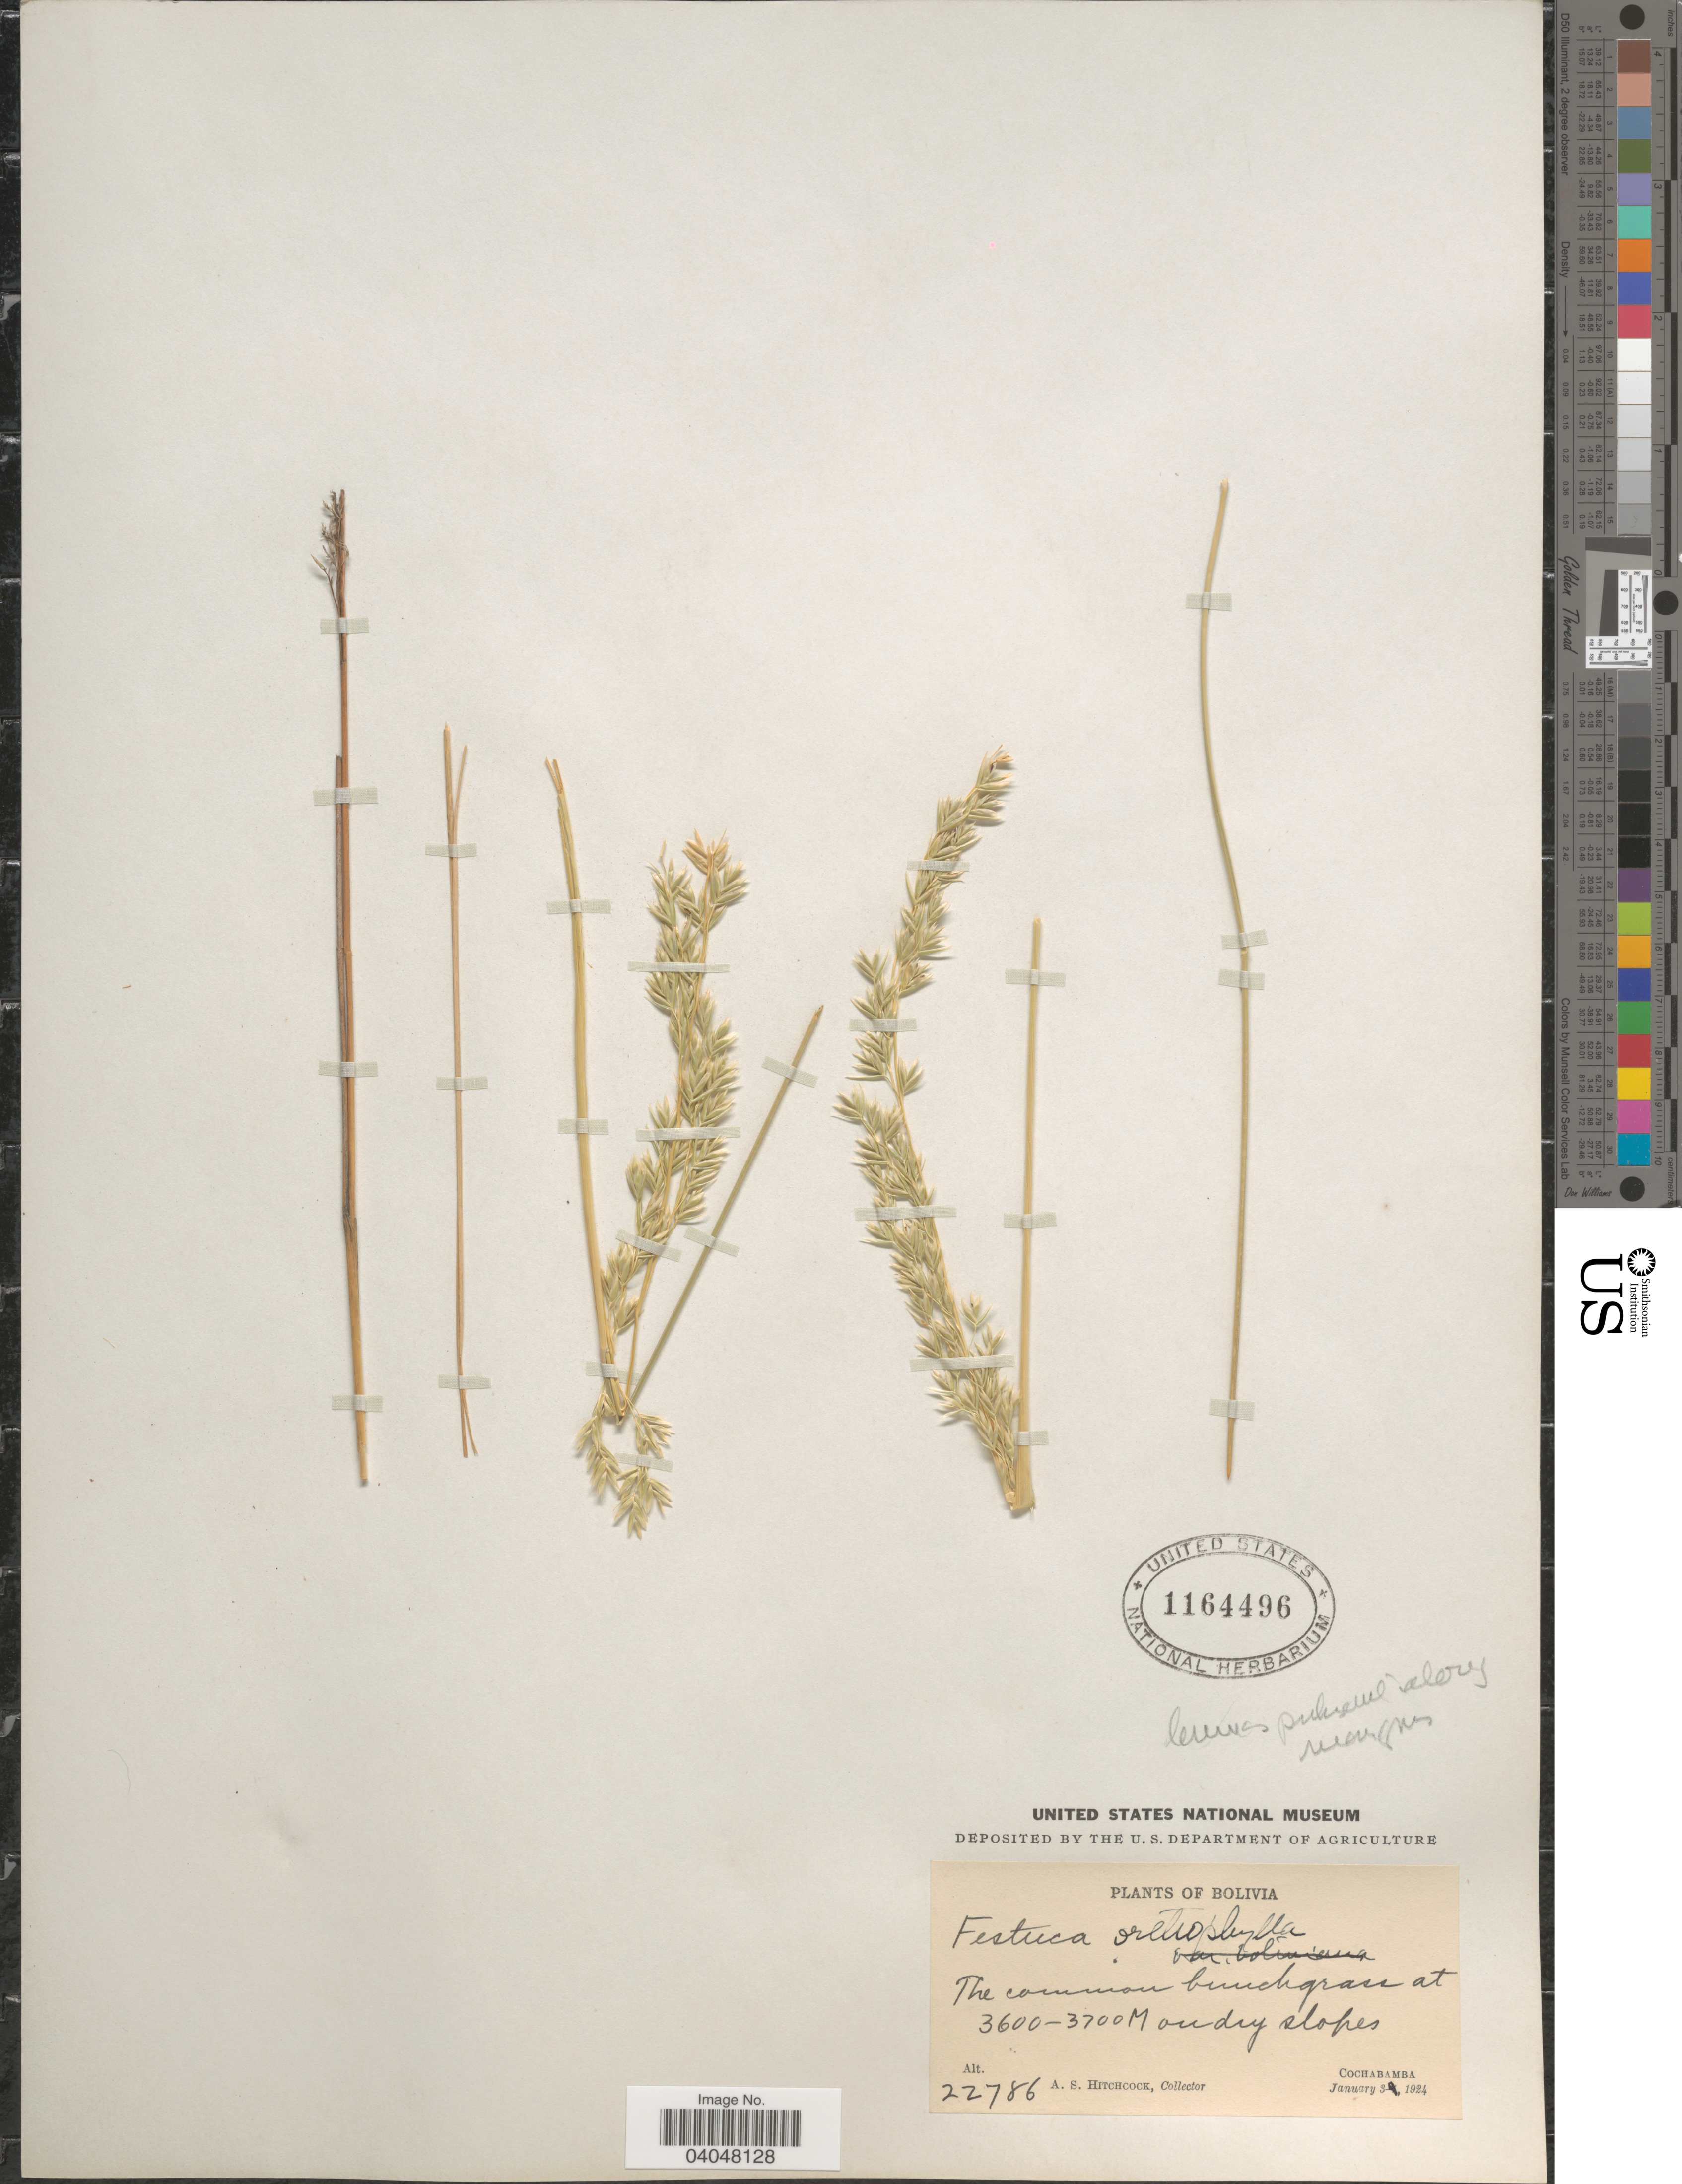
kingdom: Plantae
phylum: Tracheophyta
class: Liliopsida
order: Poales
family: Poaceae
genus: Festuca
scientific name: Festuca orthophylla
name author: Pilg.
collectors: A. S. Hitchcock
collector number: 22786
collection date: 1924-01-03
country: Bolivia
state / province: Cochabamba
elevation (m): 3600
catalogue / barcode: US 1164496